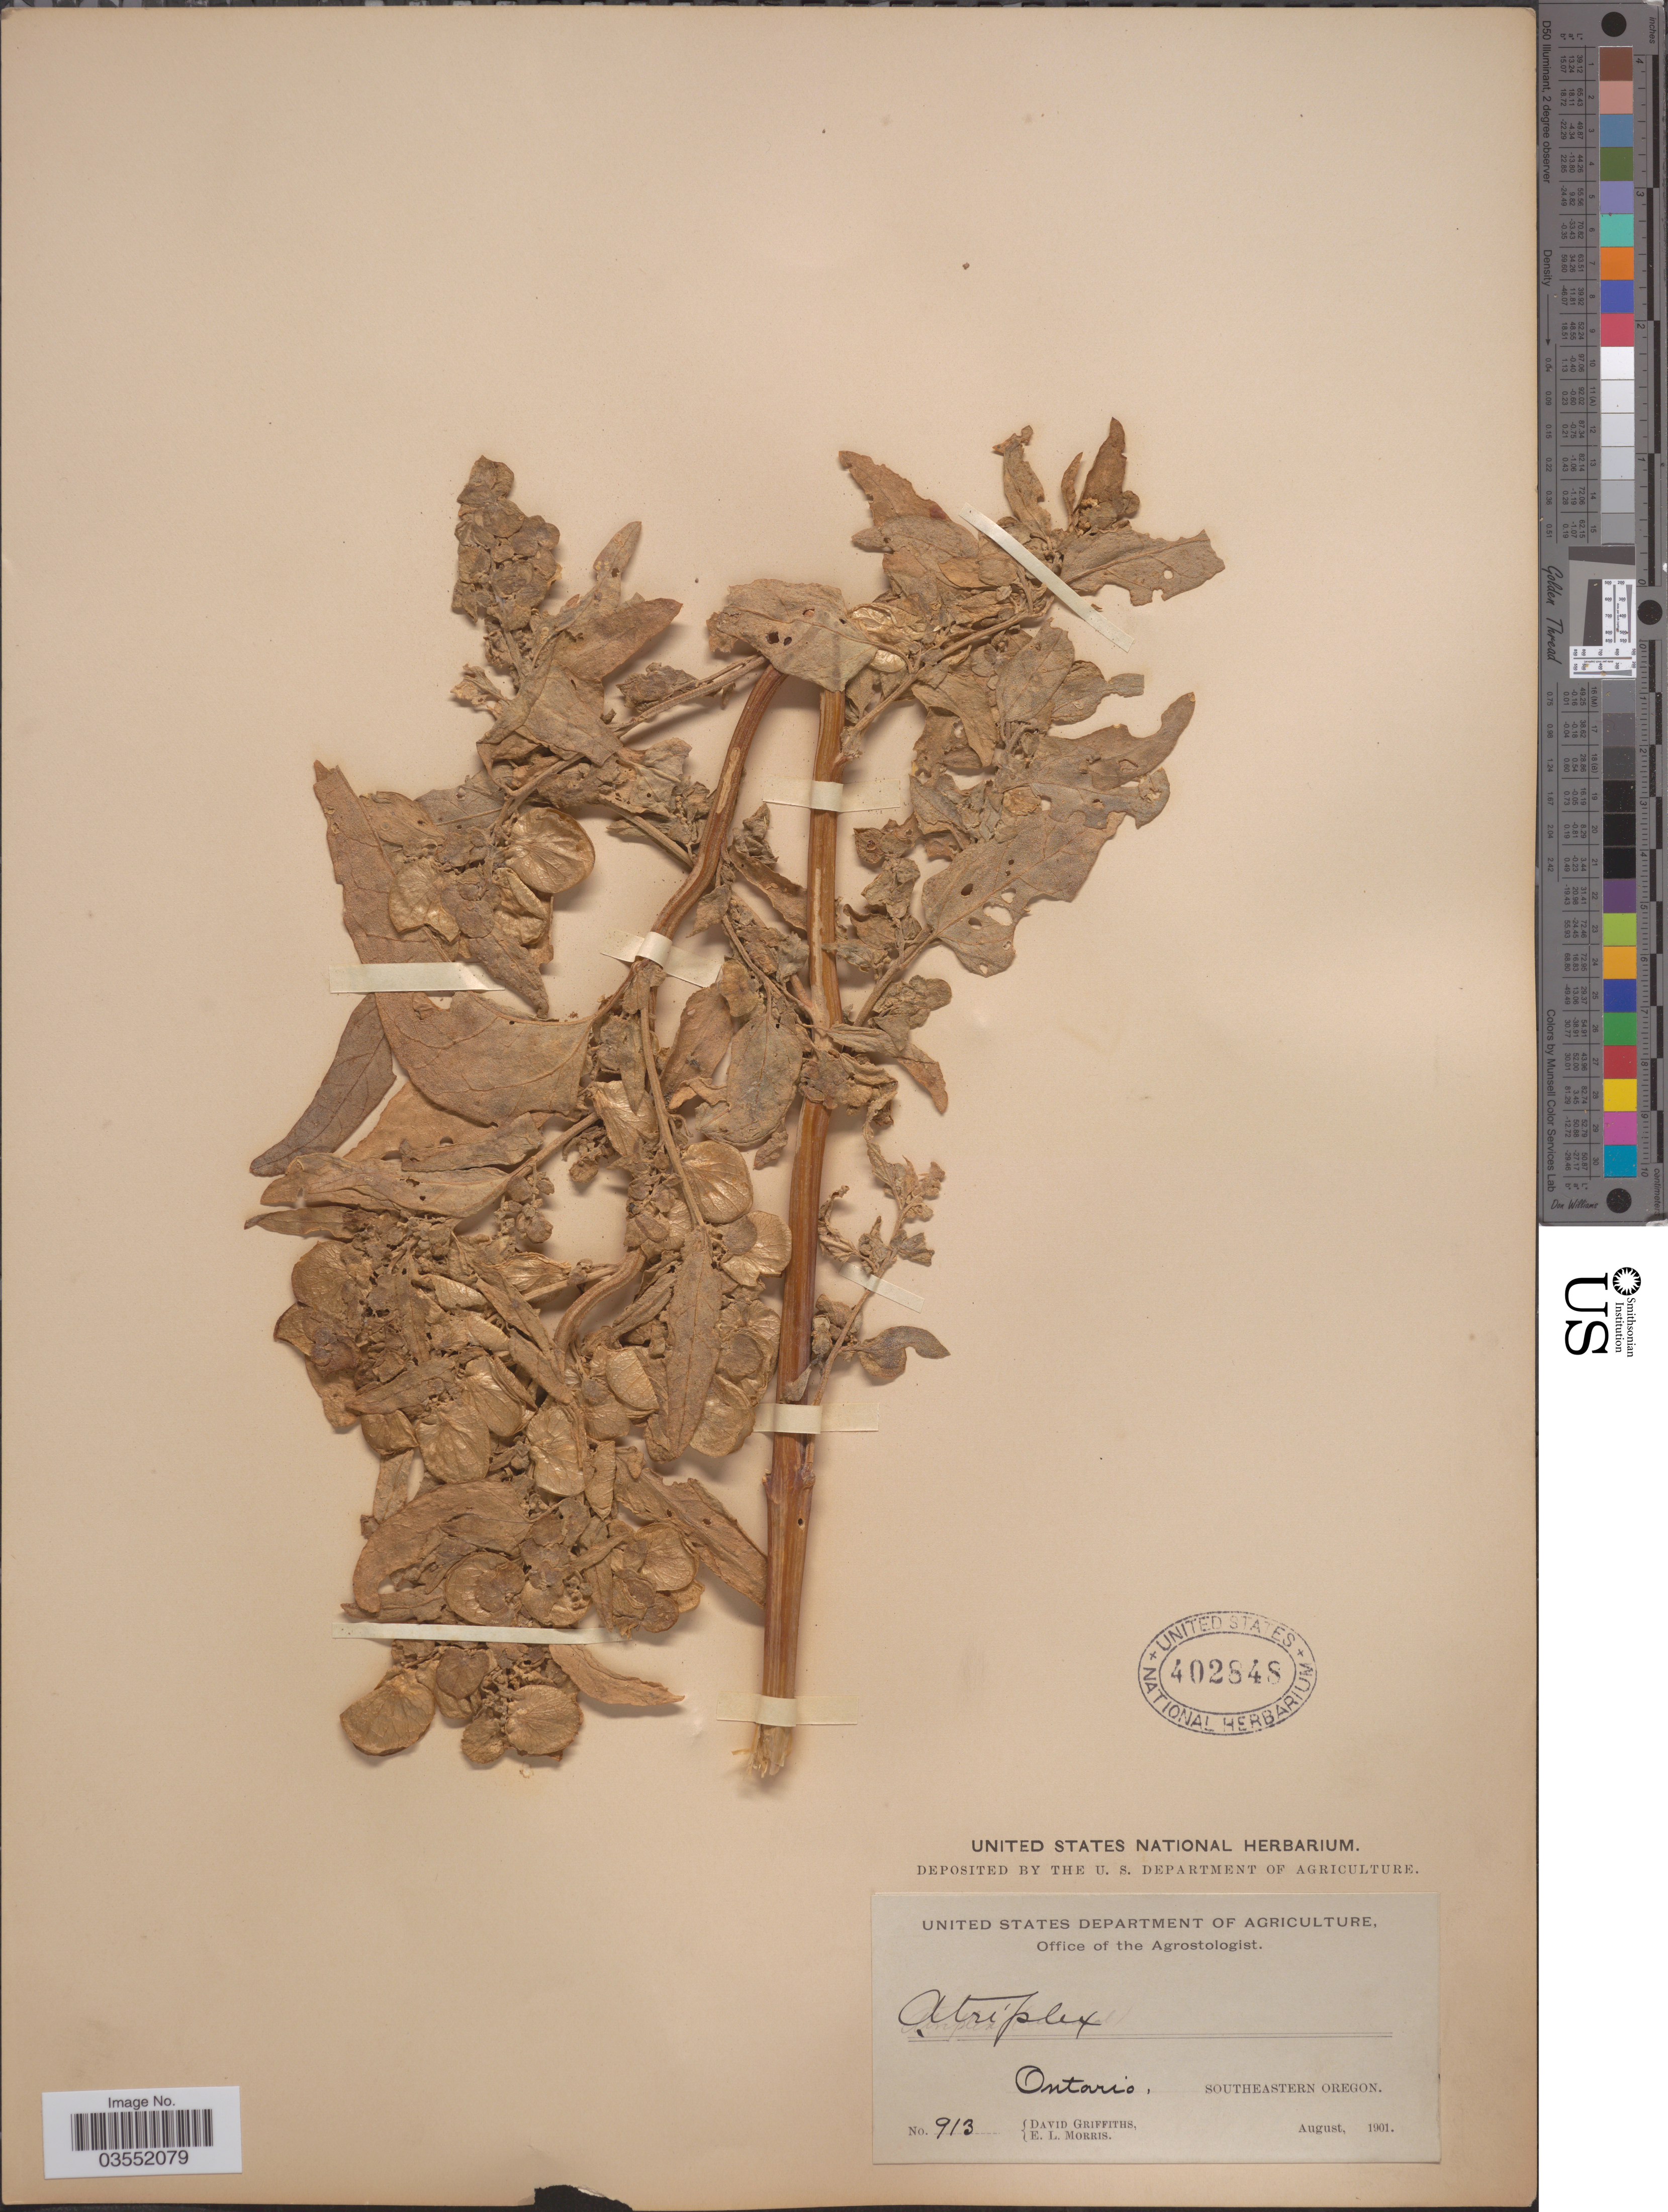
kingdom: Plantae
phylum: Tracheophyta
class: Magnoliopsida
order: Caryophyllales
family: Amaranthaceae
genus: Atriplex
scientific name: Atriplex hortensis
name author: L.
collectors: D. Griffiths & E. Morris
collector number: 913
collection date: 1901-08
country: United States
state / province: Oregon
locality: Ontario, Southeastern Oregon.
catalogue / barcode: US 402848